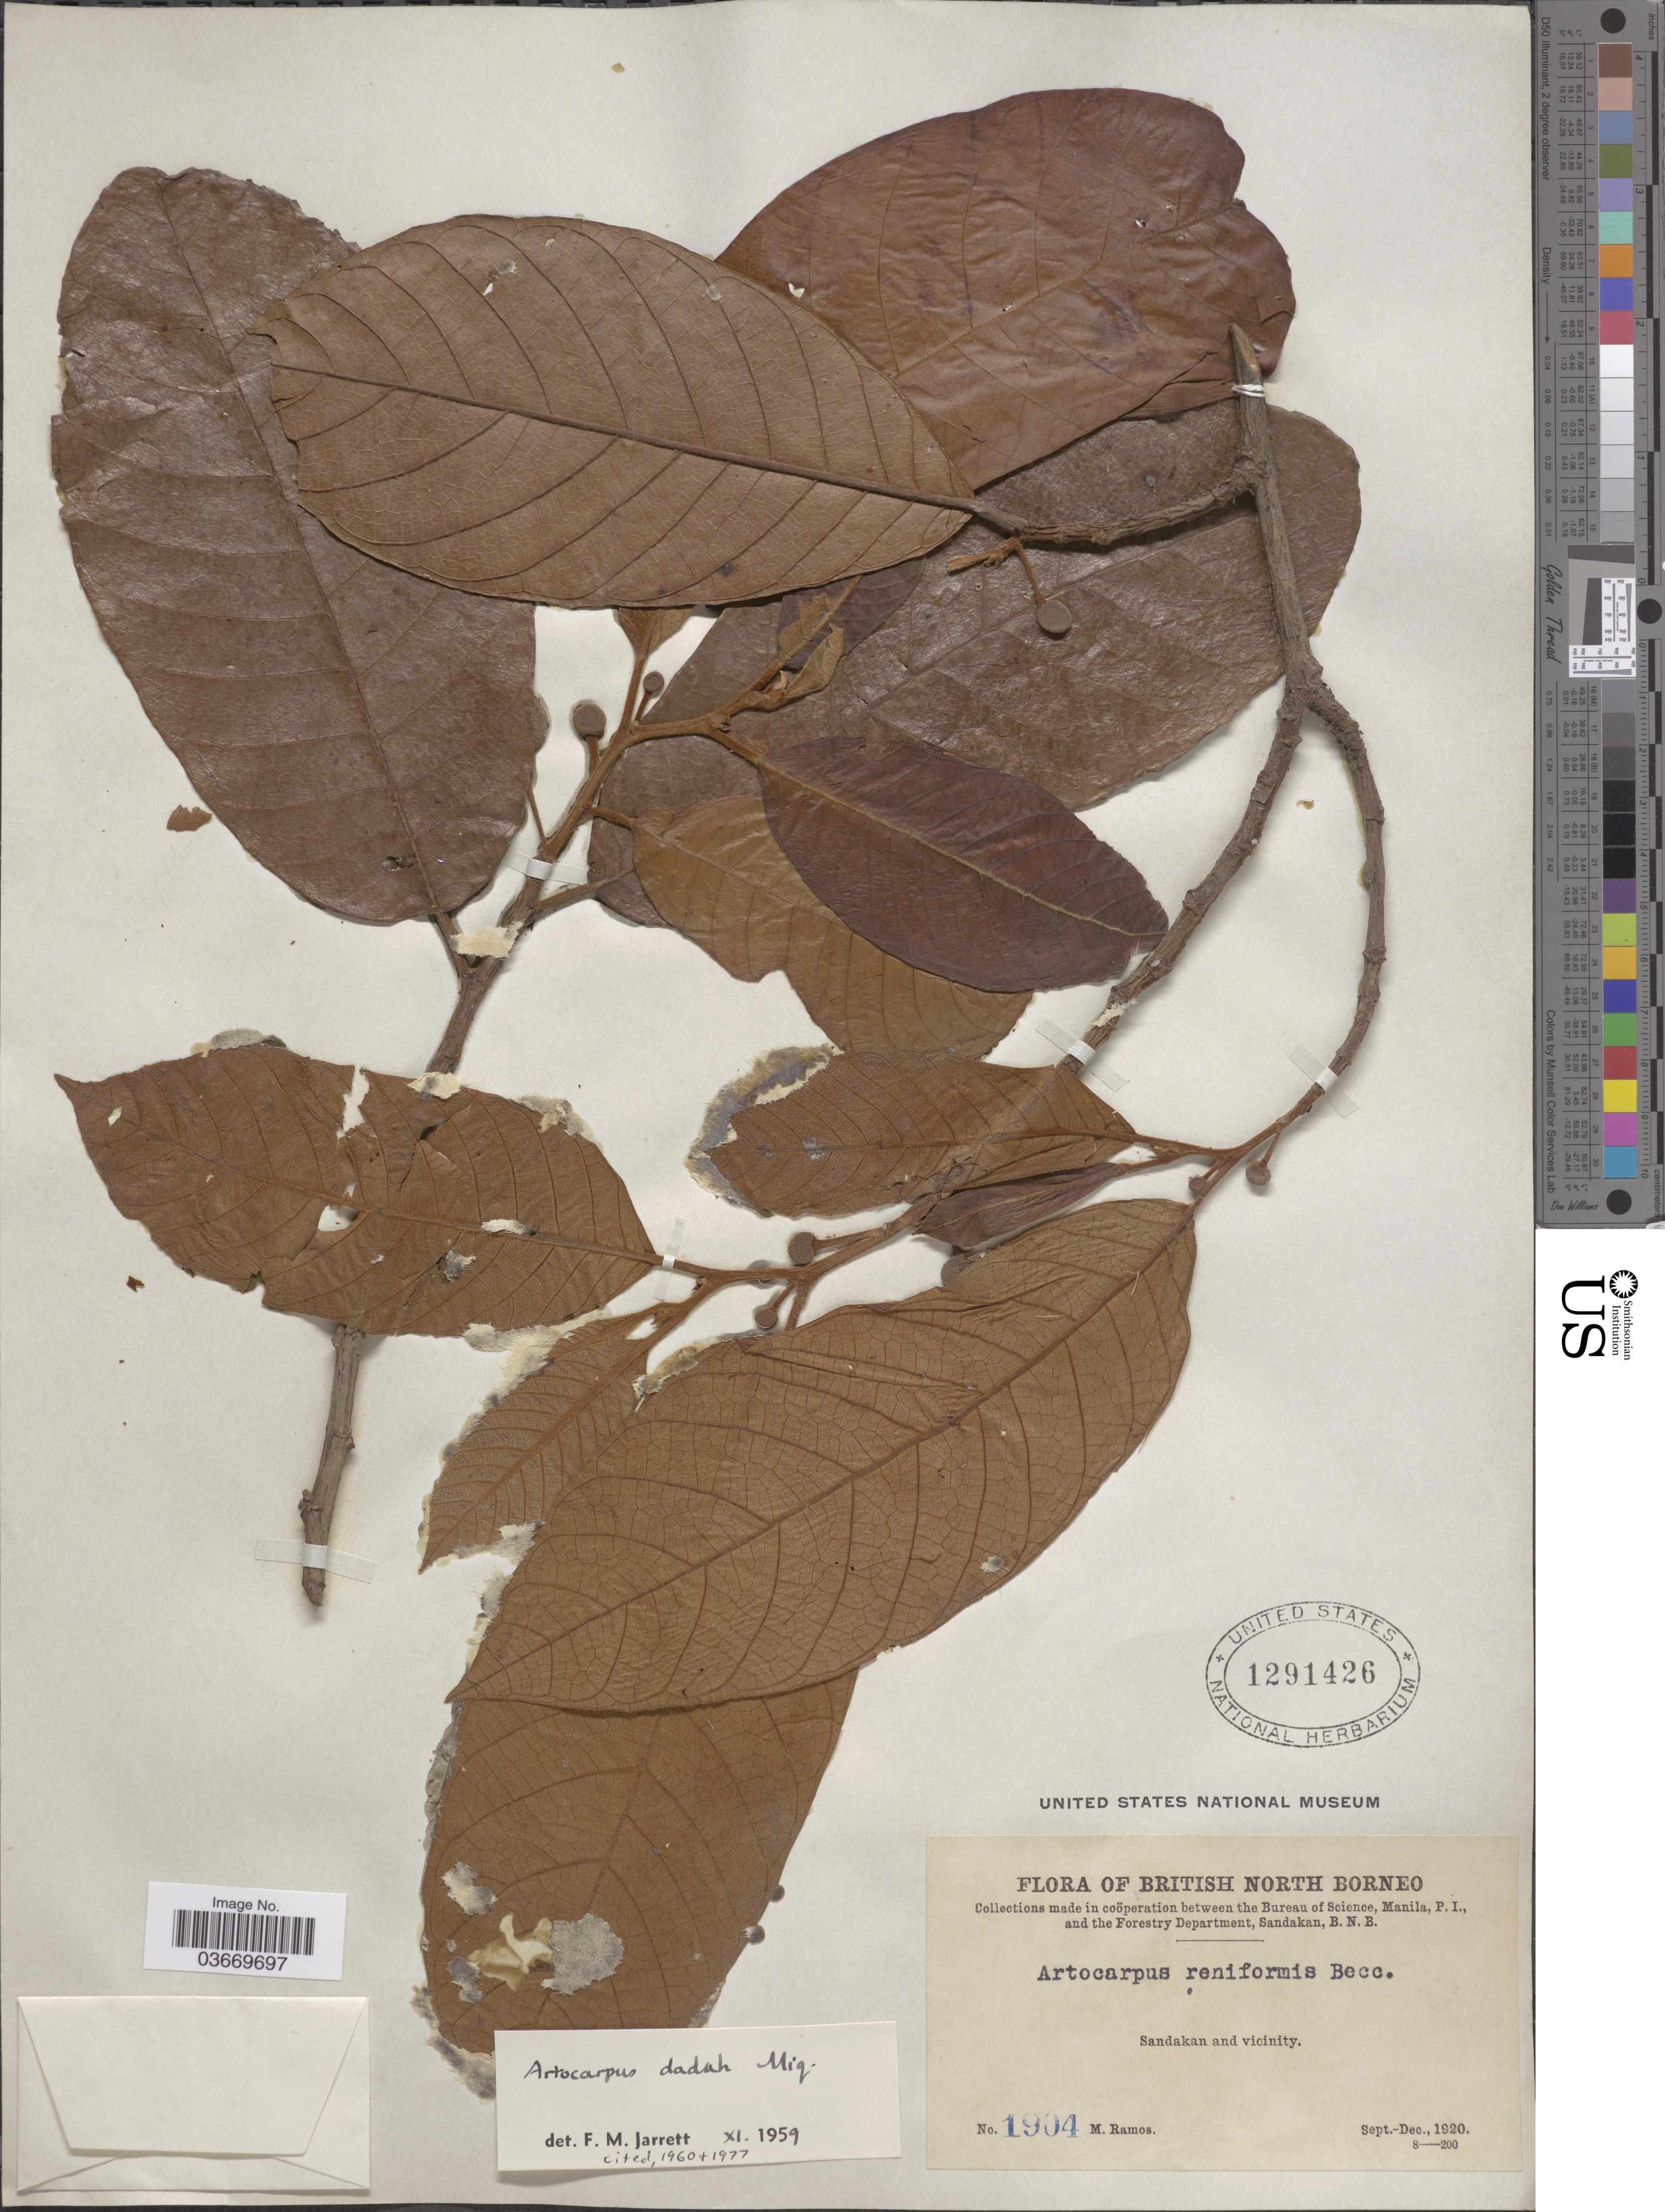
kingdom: Plantae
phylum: Tracheophyta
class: Magnoliopsida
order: Rosales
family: Moraceae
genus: Artocarpus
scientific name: Artocarpus dadah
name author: Miq.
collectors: M. Ramos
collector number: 1904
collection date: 1920-09/1920-12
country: Malaysia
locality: British North Borneo. Sandakan and vicinity.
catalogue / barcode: US 1291426